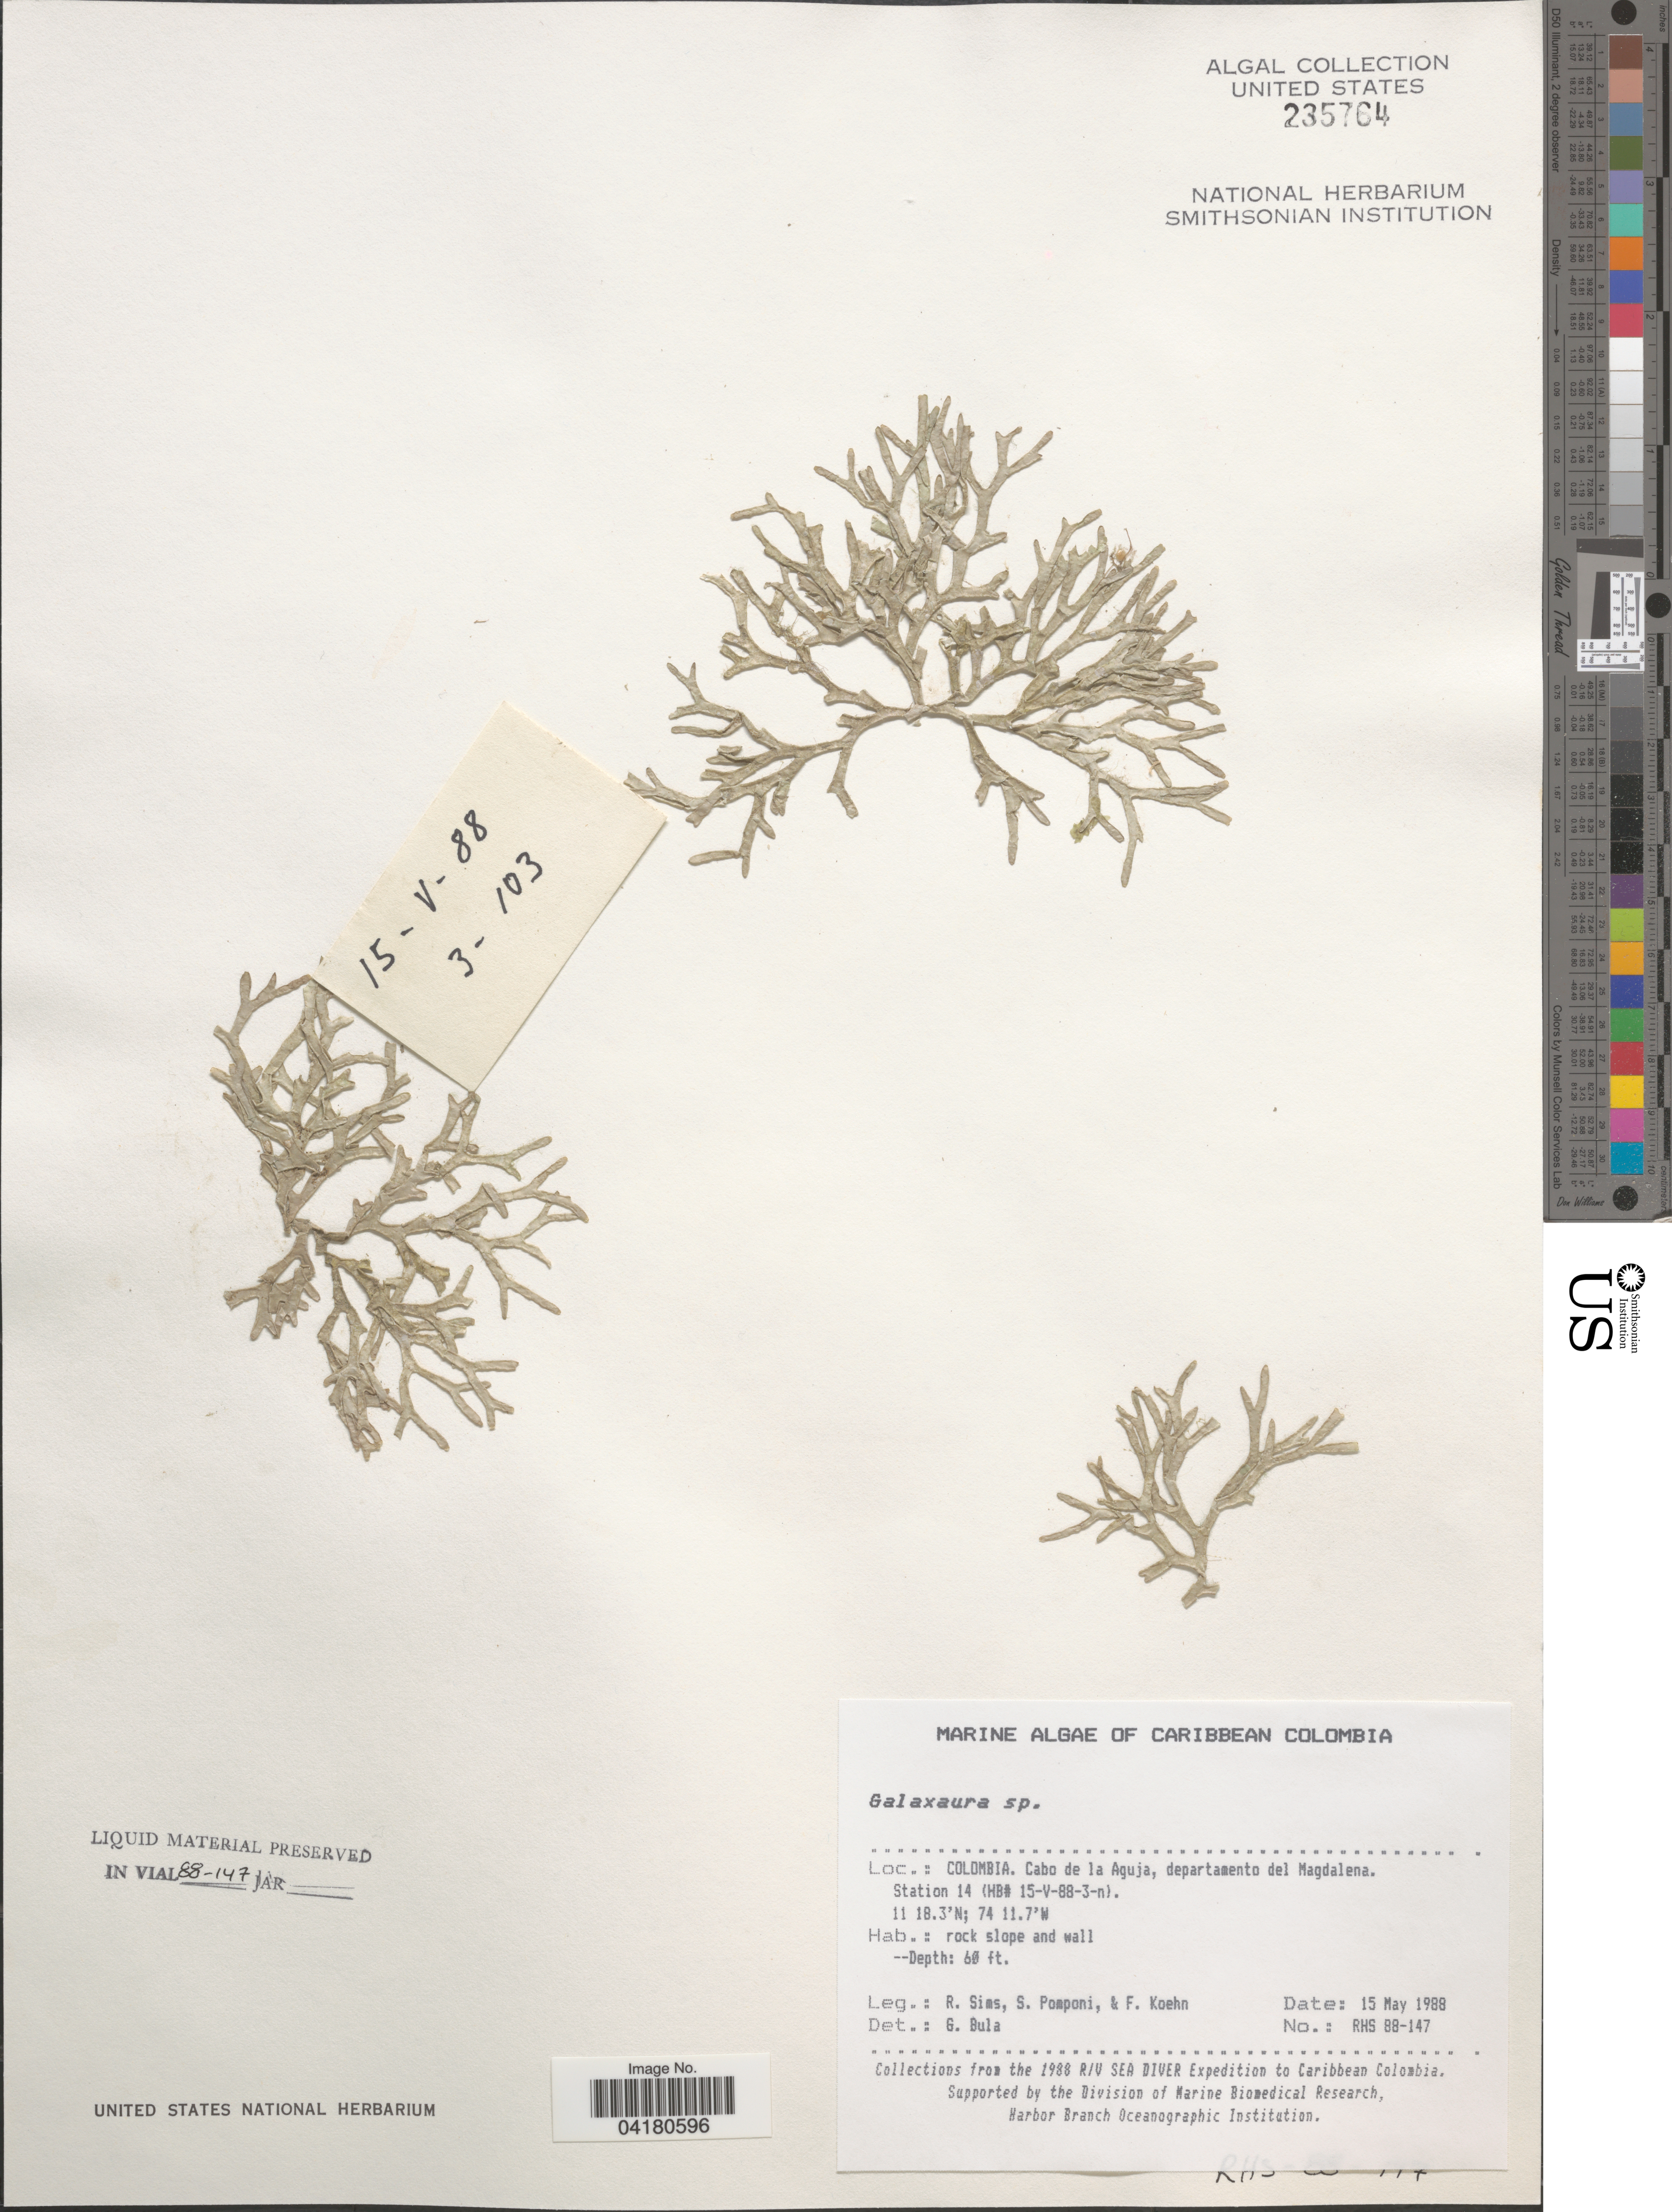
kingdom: Plantae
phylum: Rhodophyta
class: Florideophyceae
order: Nemaliales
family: Galaxauraceae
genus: Galaxaura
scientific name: Galaxaura sp.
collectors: R. H. Sims, S. Pomponi & F. Koehn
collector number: RHS88-147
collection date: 1988-05-15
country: Colombia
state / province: Magdalena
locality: Caribbean Colombia. Cabo de la Aguja, departamento del Magdalena. Station 14 (HB# 15-V-88-3-n). The 1988 R/V Sea Diver Expedition to Caribbean Colombia.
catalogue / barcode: US 235764